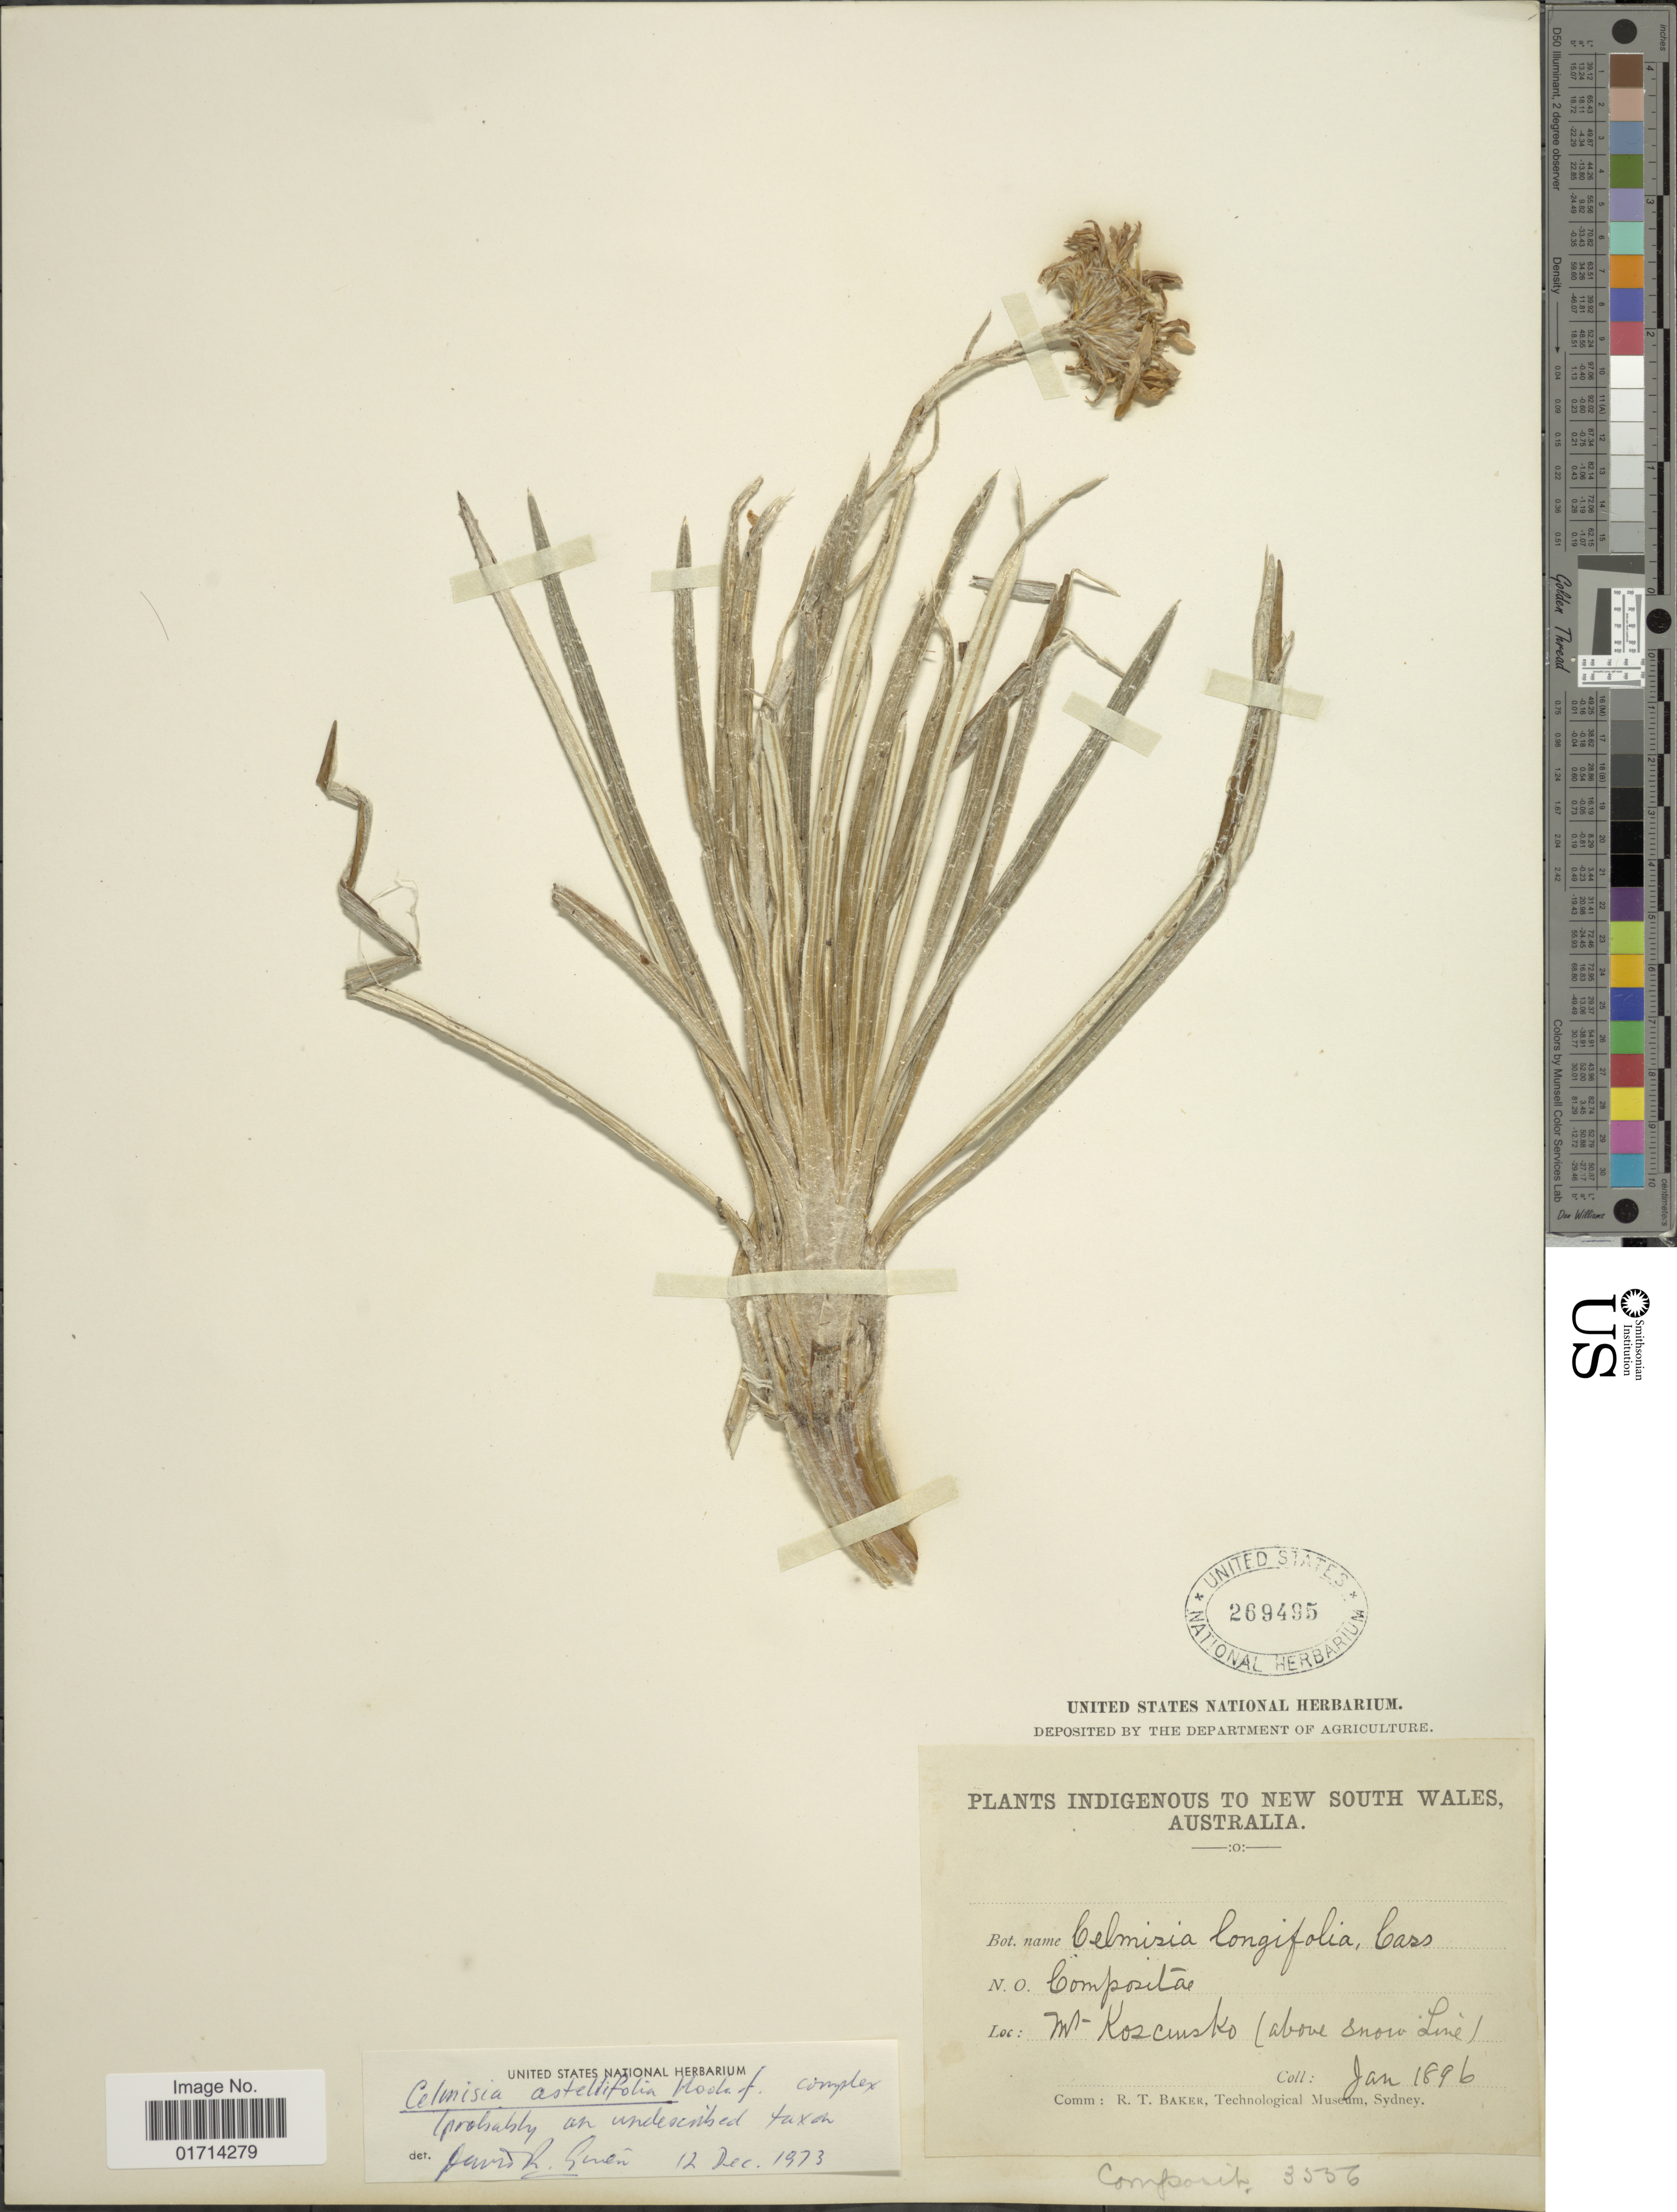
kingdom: Plantae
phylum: Tracheophyta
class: Magnoliopsida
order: Asterales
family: Asteraceae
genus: Celmisia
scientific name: Celmisia longifolia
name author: Cass.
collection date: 1896-01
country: Australia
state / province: New South Wales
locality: Mt. Kosciusko (above snow line)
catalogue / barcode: US 269495